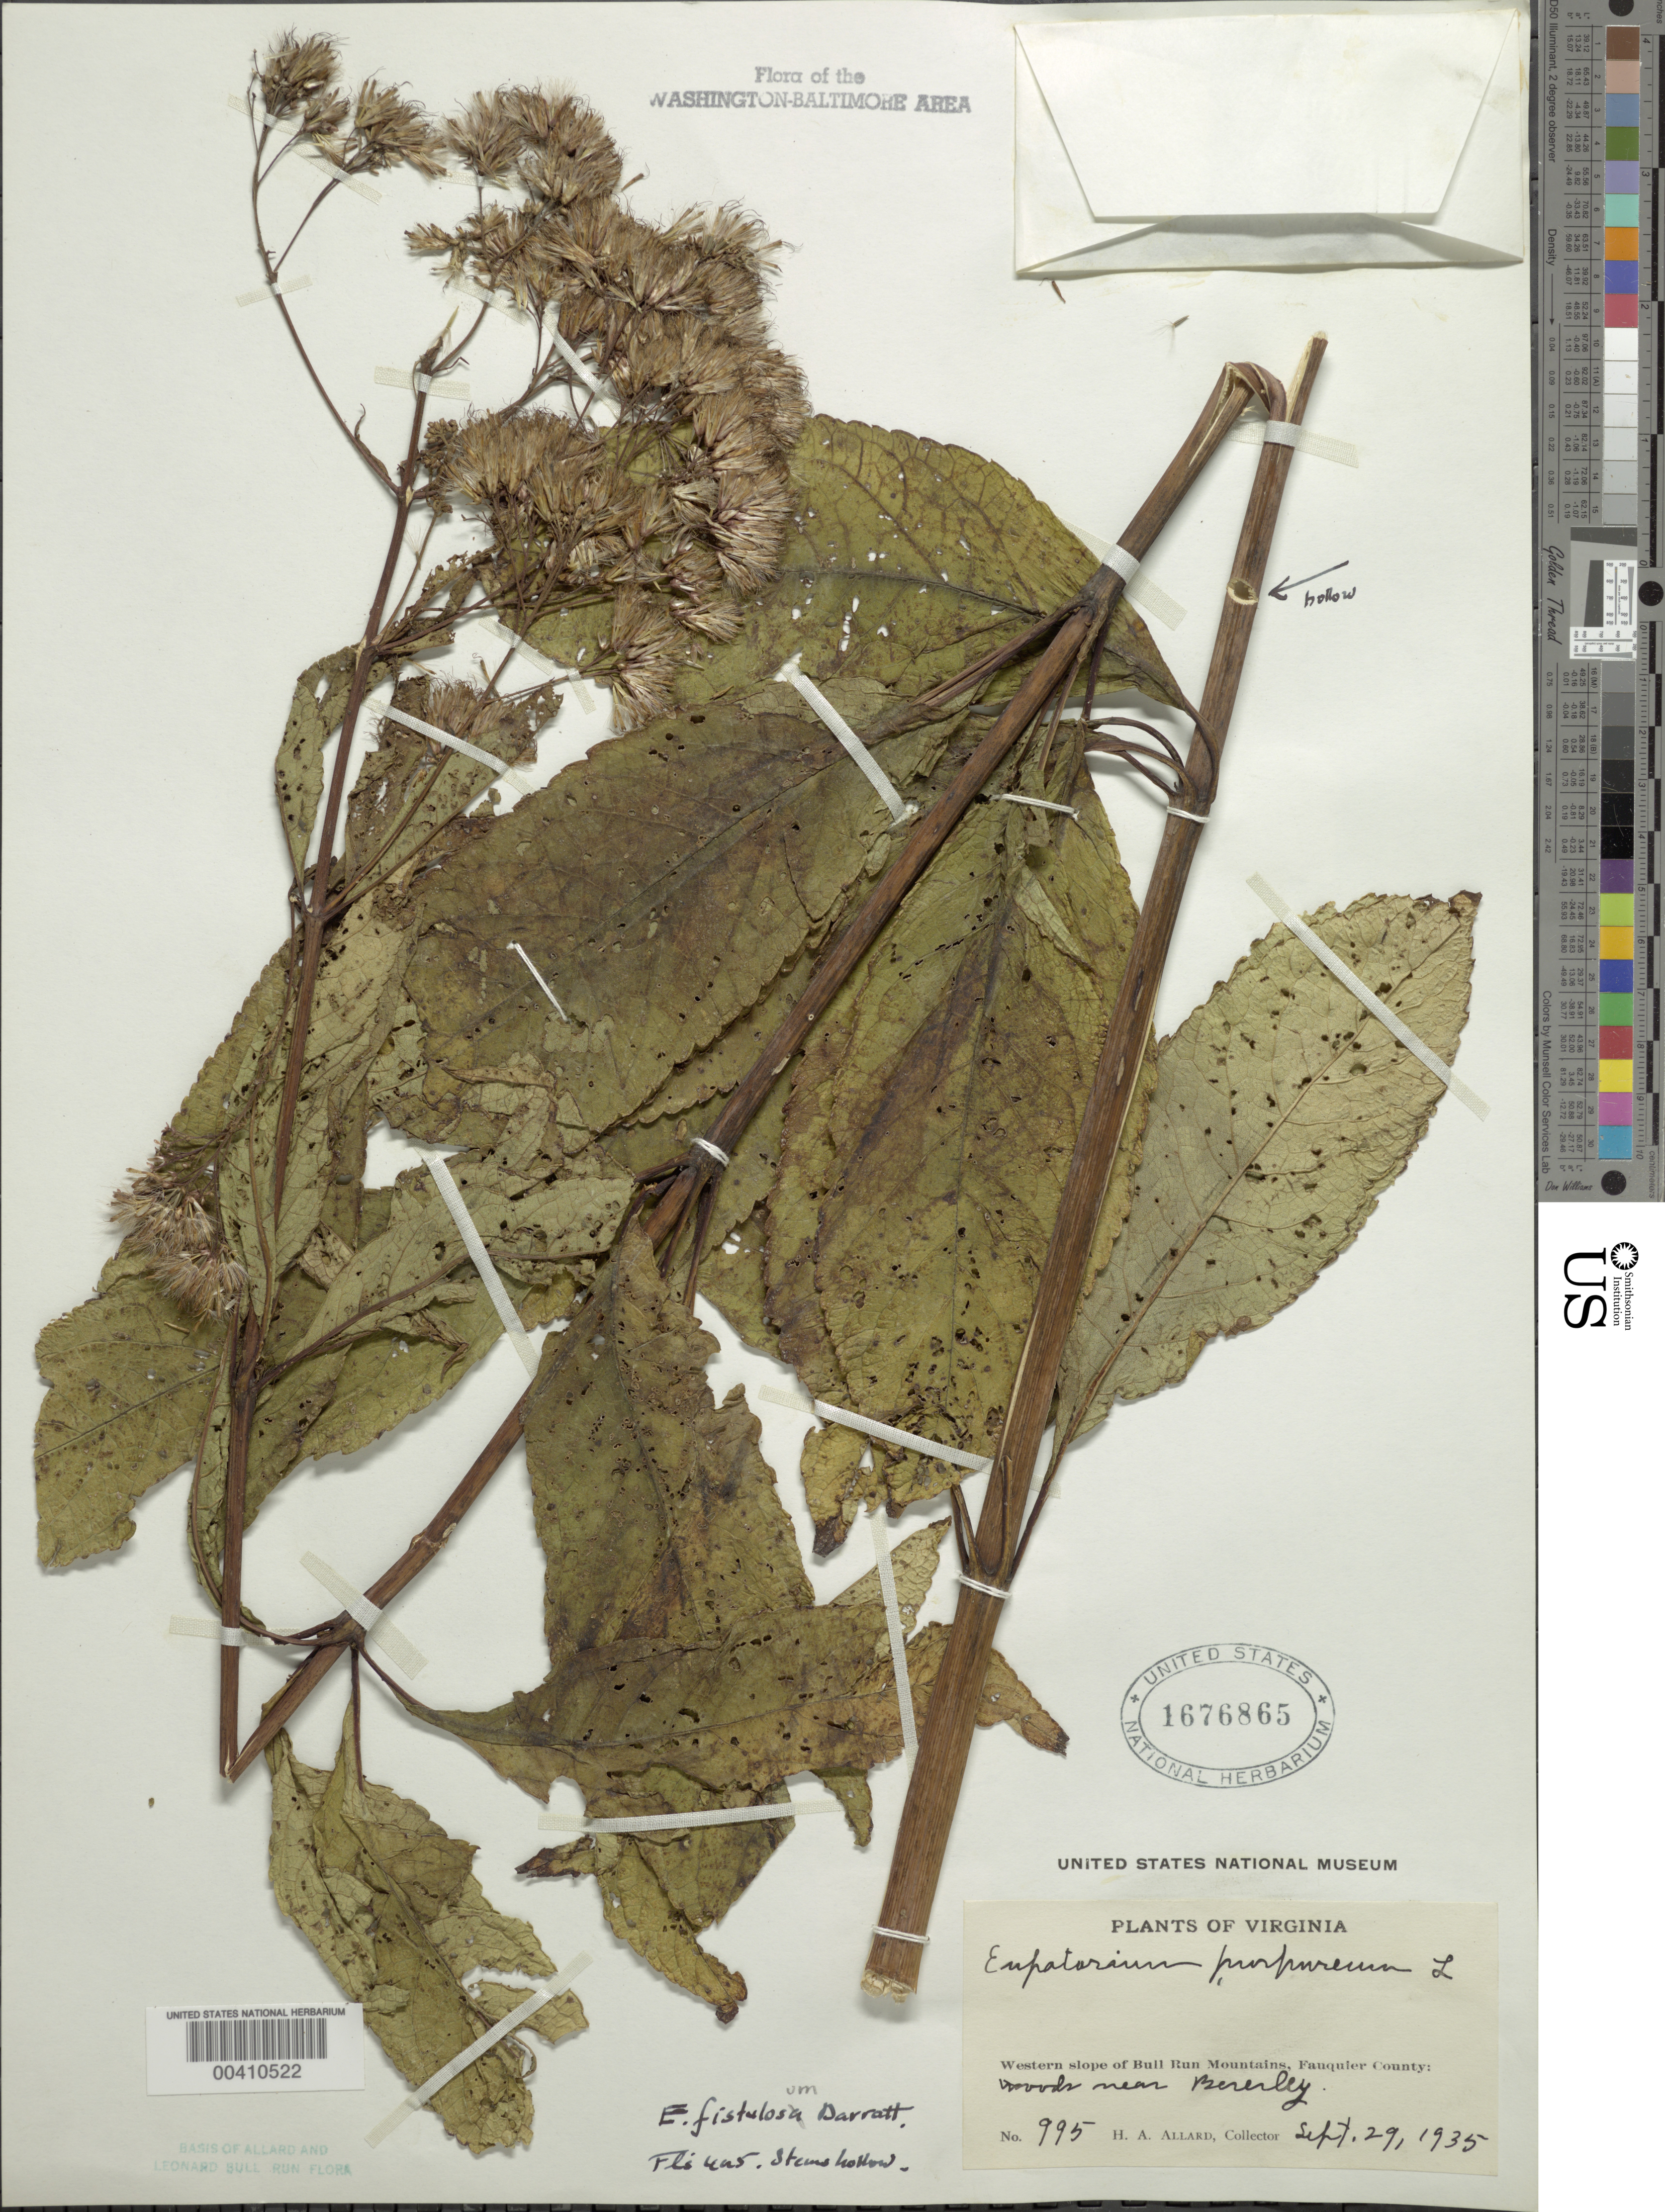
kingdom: Plantae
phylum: Tracheophyta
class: Magnoliopsida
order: Asterales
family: Asteraceae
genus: Eupatorium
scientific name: Eupatorium fistulosum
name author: Barratt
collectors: H. A. Allard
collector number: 995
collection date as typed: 29 Sep 1935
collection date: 1935-09-29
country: United States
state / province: Virginia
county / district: Fauquier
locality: Near Beverley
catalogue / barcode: US 1676865